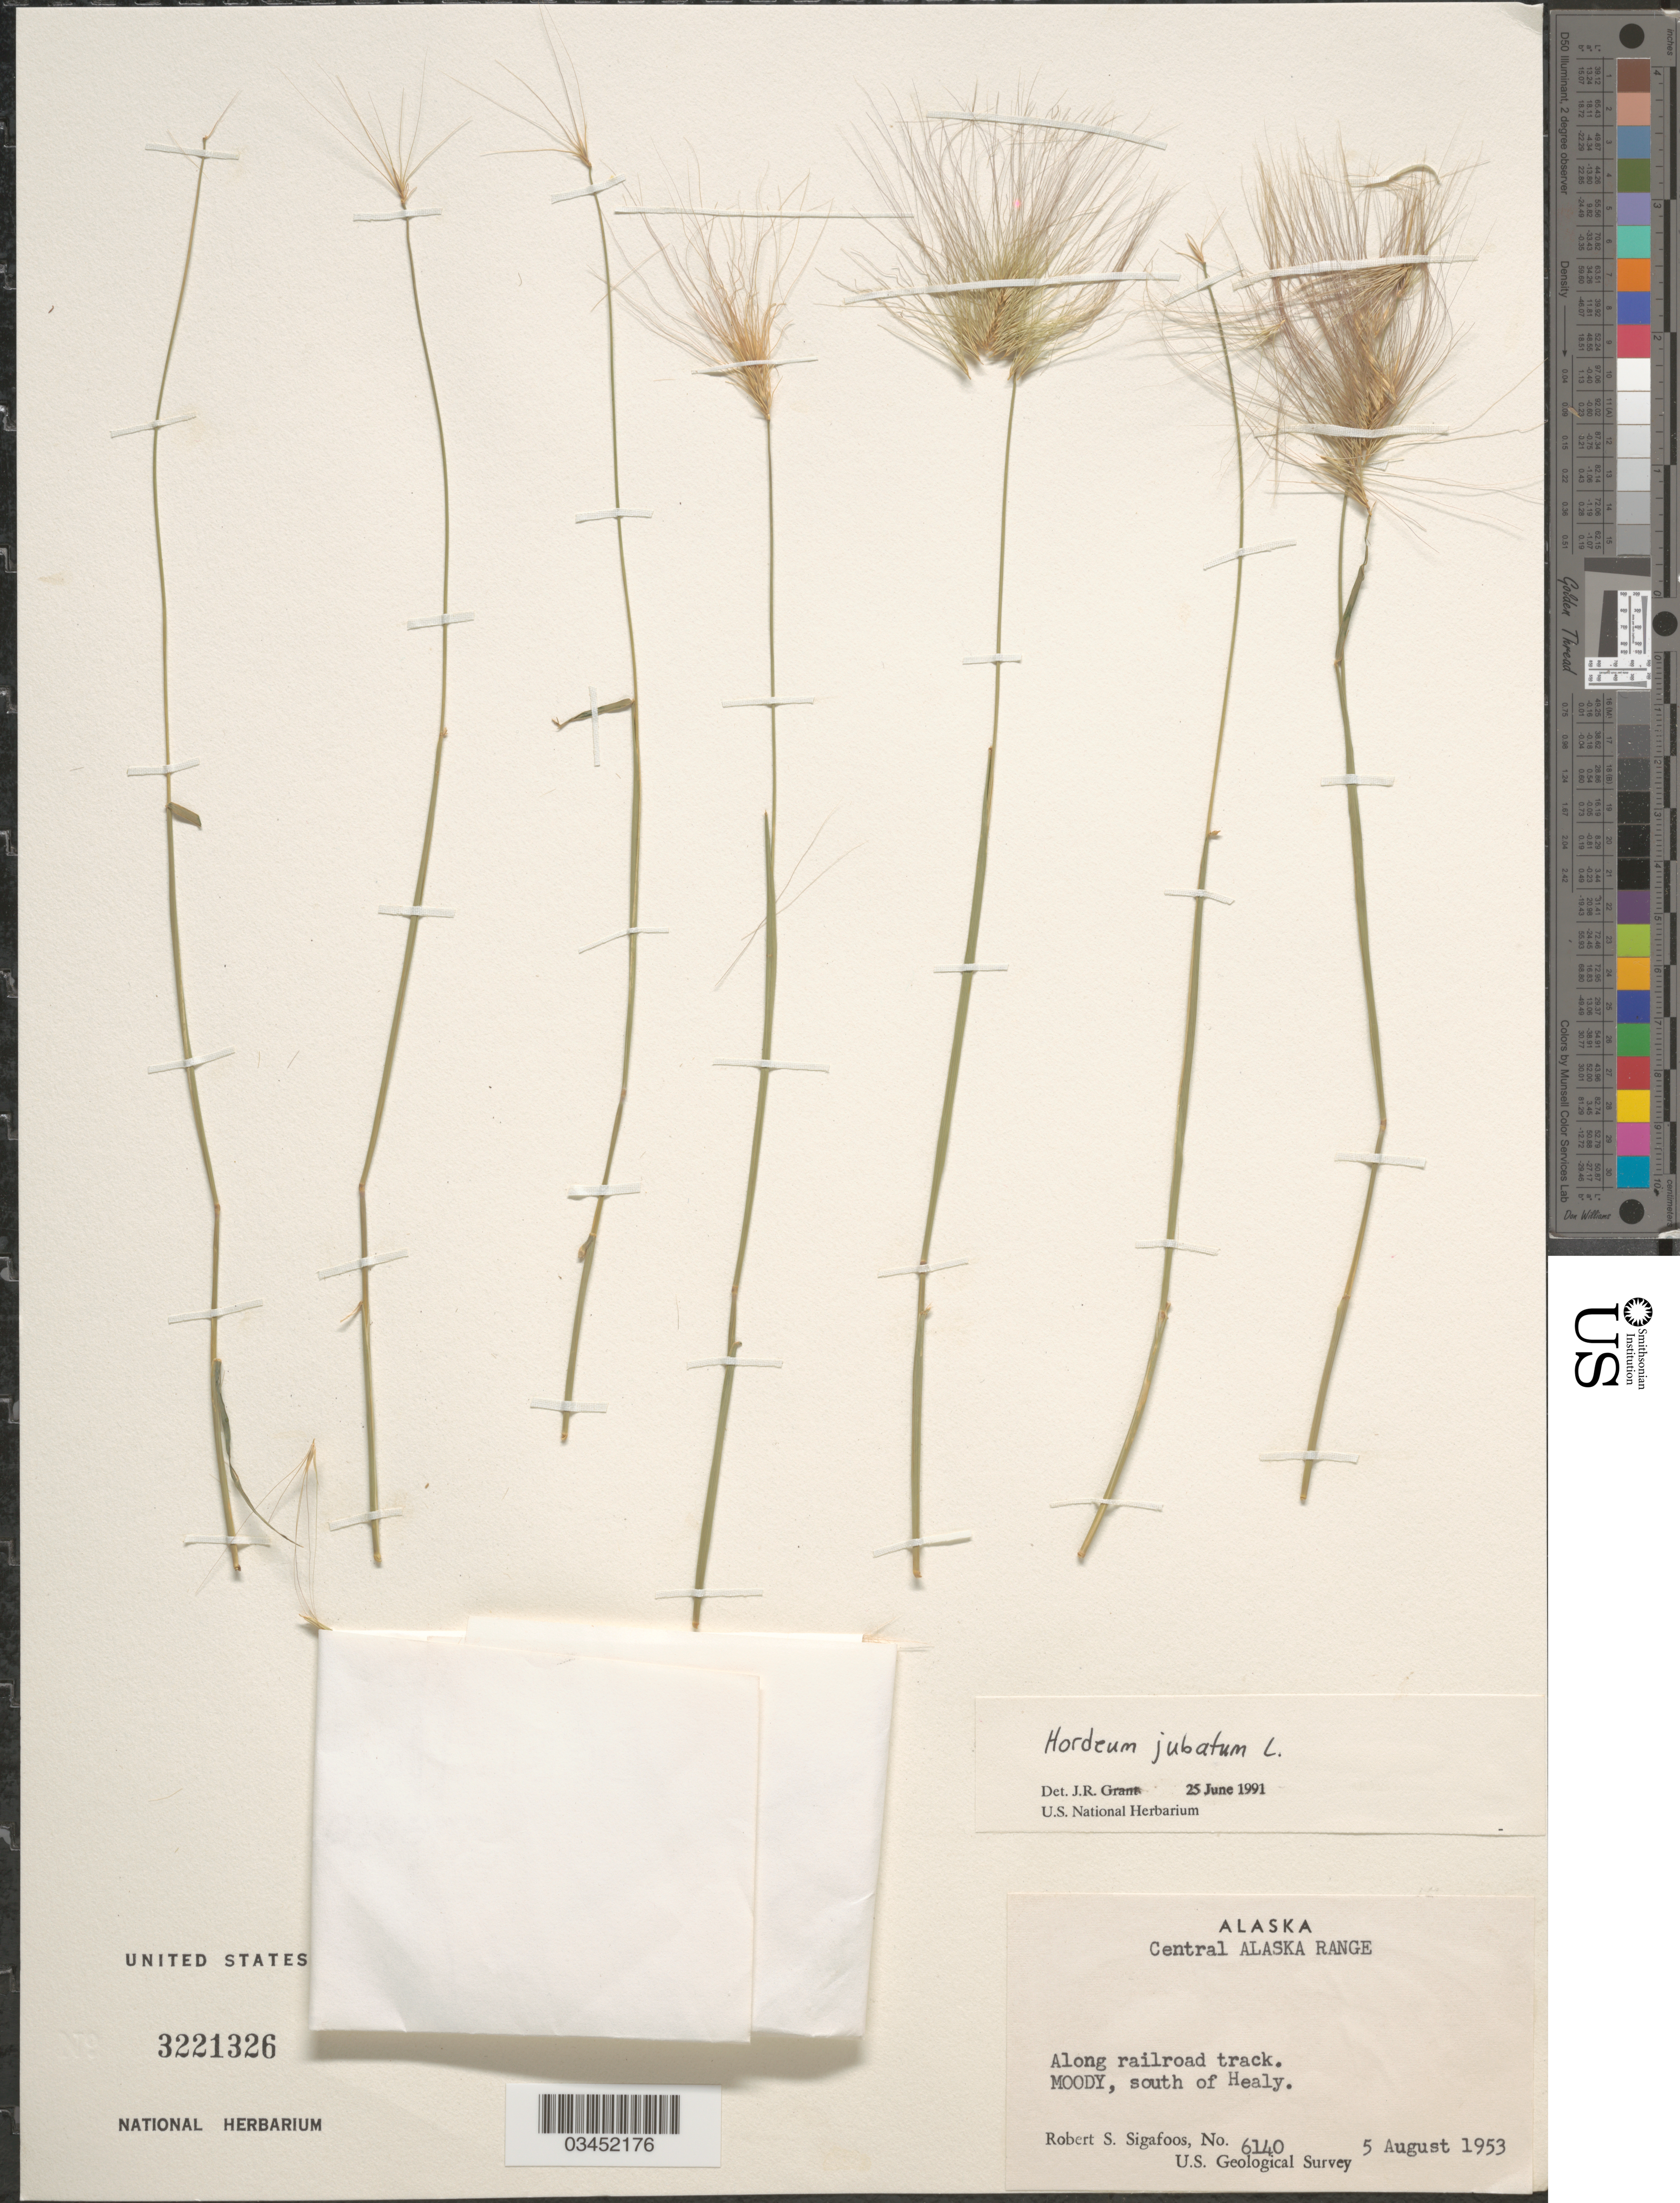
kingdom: Plantae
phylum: Tracheophyta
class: Liliopsida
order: Poales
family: Poaceae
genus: Hordeum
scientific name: Hordeum jubatum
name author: L.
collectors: R. Sigafoos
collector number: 6140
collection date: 1953-08-05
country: United States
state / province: Alaska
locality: Central Alaska Range. Along railroad track. Moody, south of Healy. U. S. Geological Survey.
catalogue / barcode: US 3221326